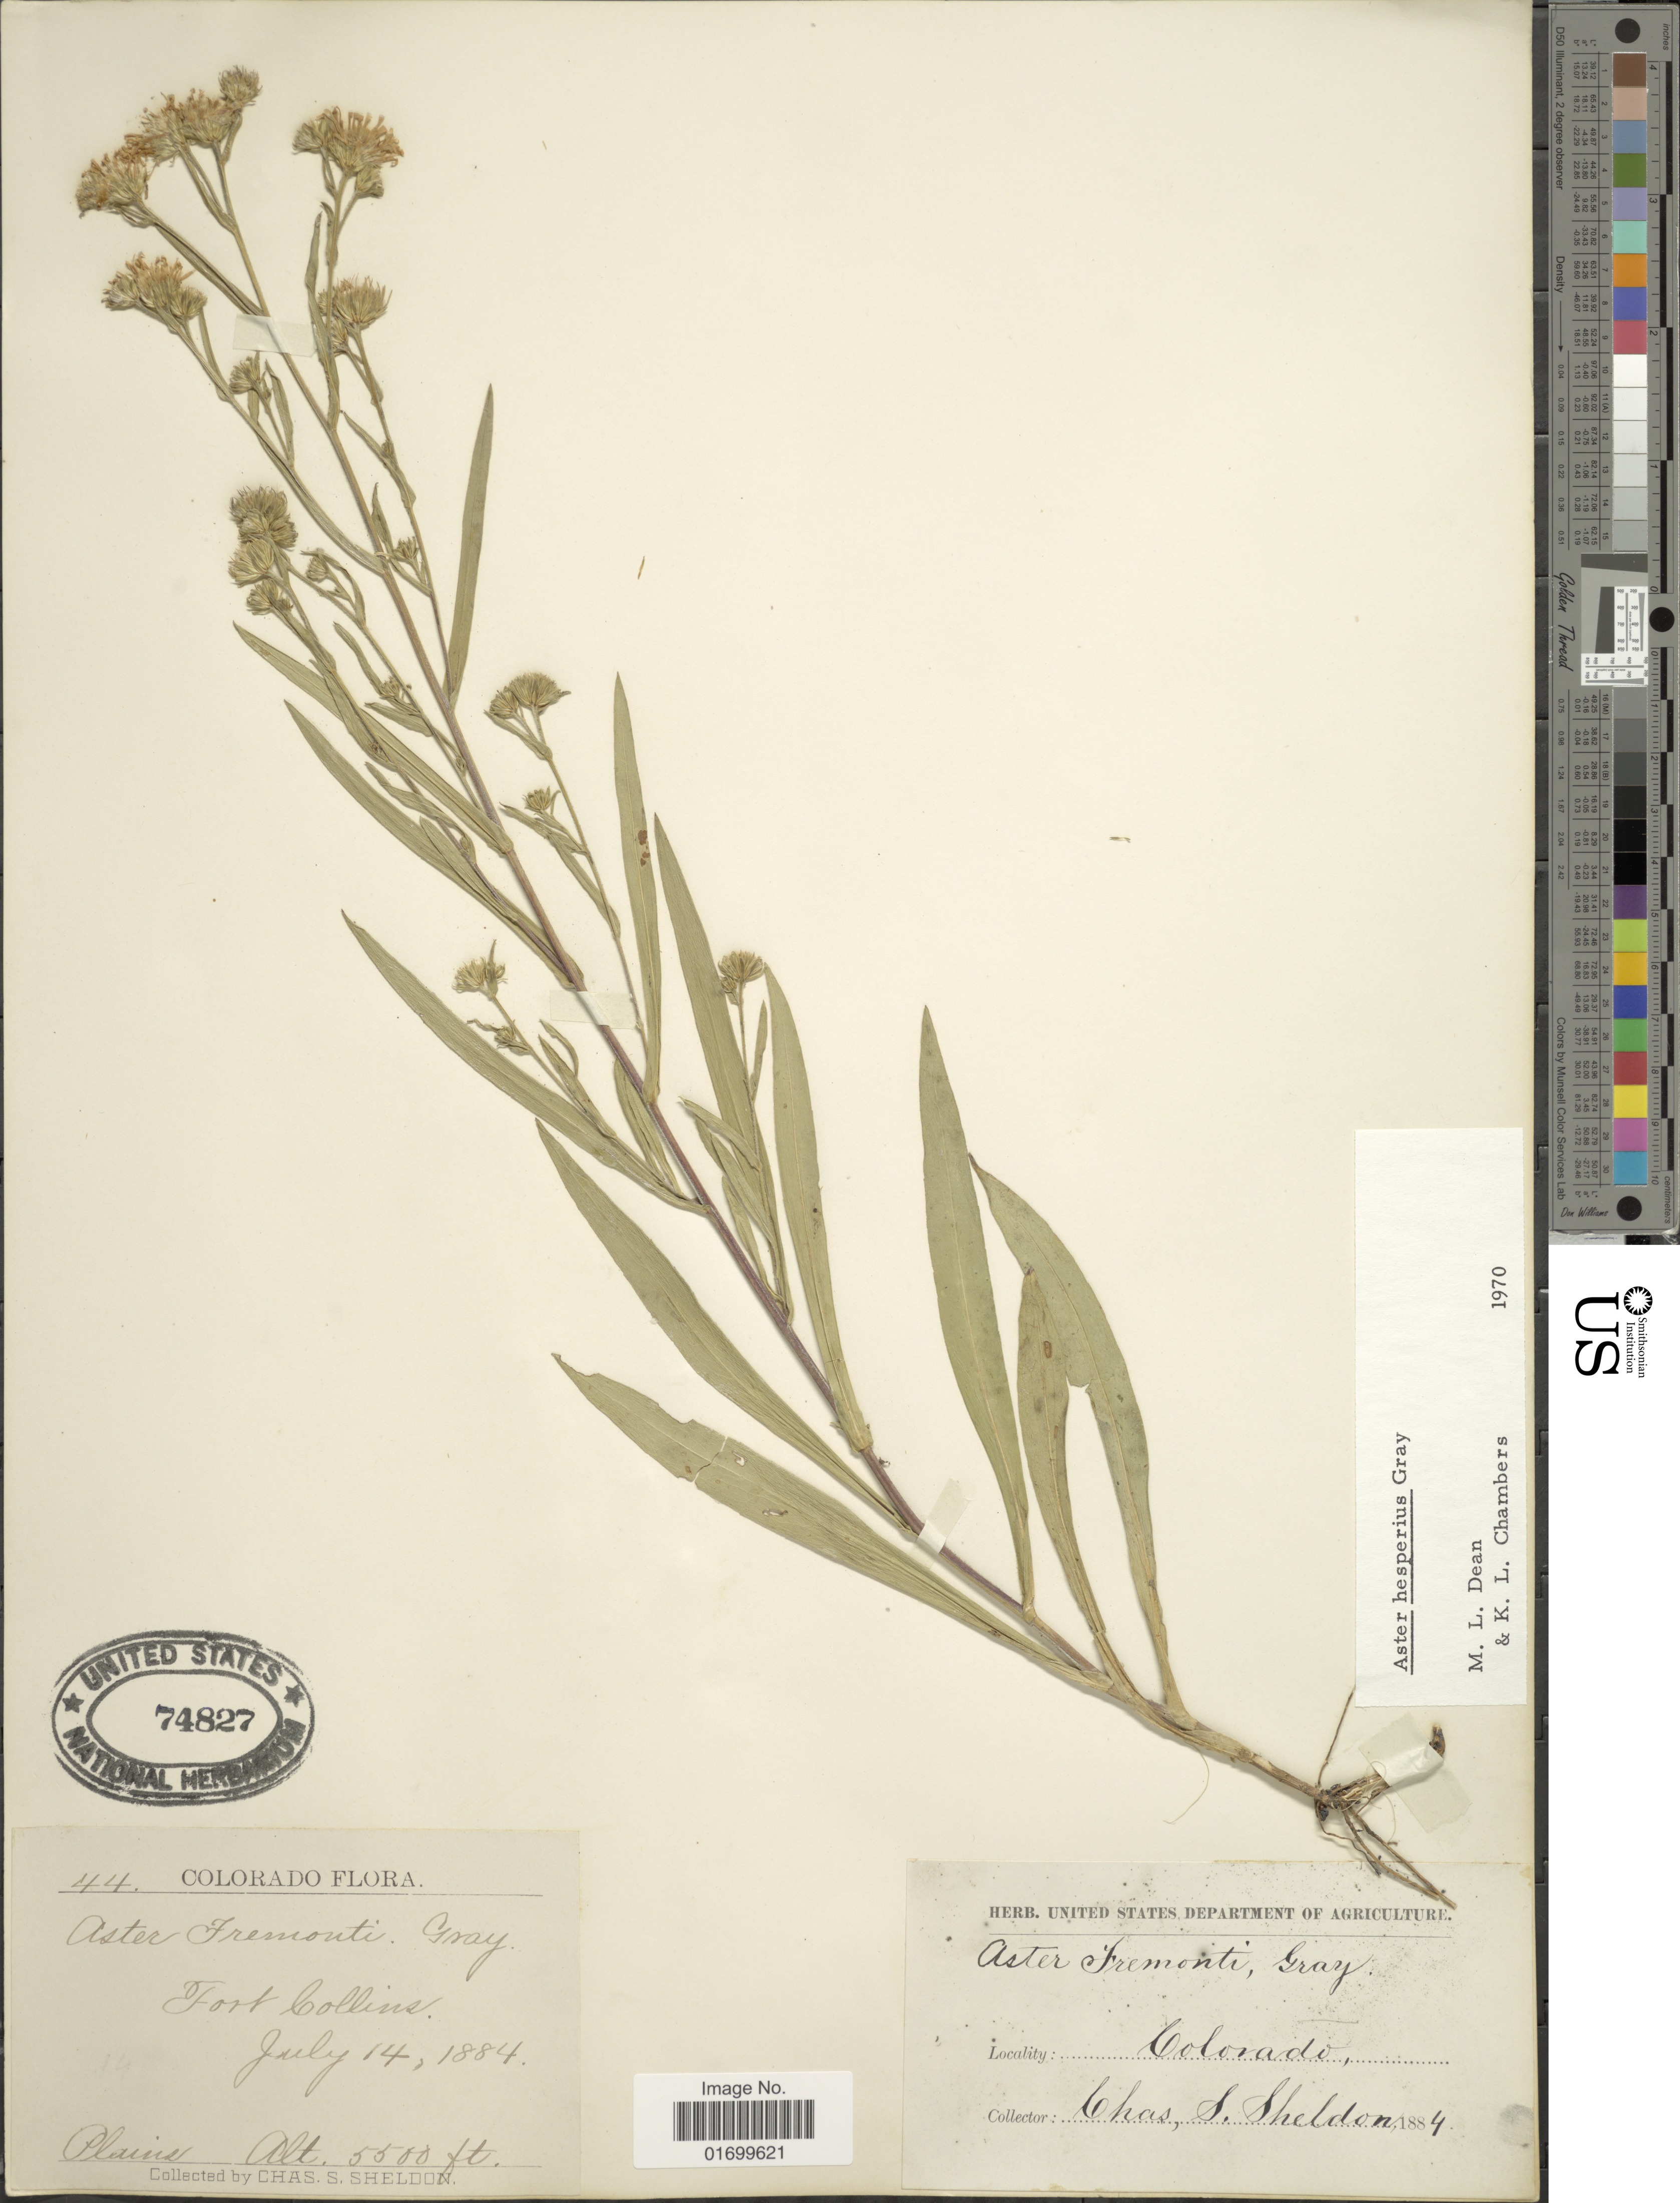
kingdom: Plantae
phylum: Tracheophyta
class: Magnoliopsida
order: Asterales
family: Asteraceae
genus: Symphyotrichum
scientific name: Symphyotrichum hesperium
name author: (A. Gray) Á. Löve & D. Löve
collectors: C. S. Sheldon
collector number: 44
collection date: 1884-07-14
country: United States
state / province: Colorado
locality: Fort Collins, plains.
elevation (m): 1676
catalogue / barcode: US 74827